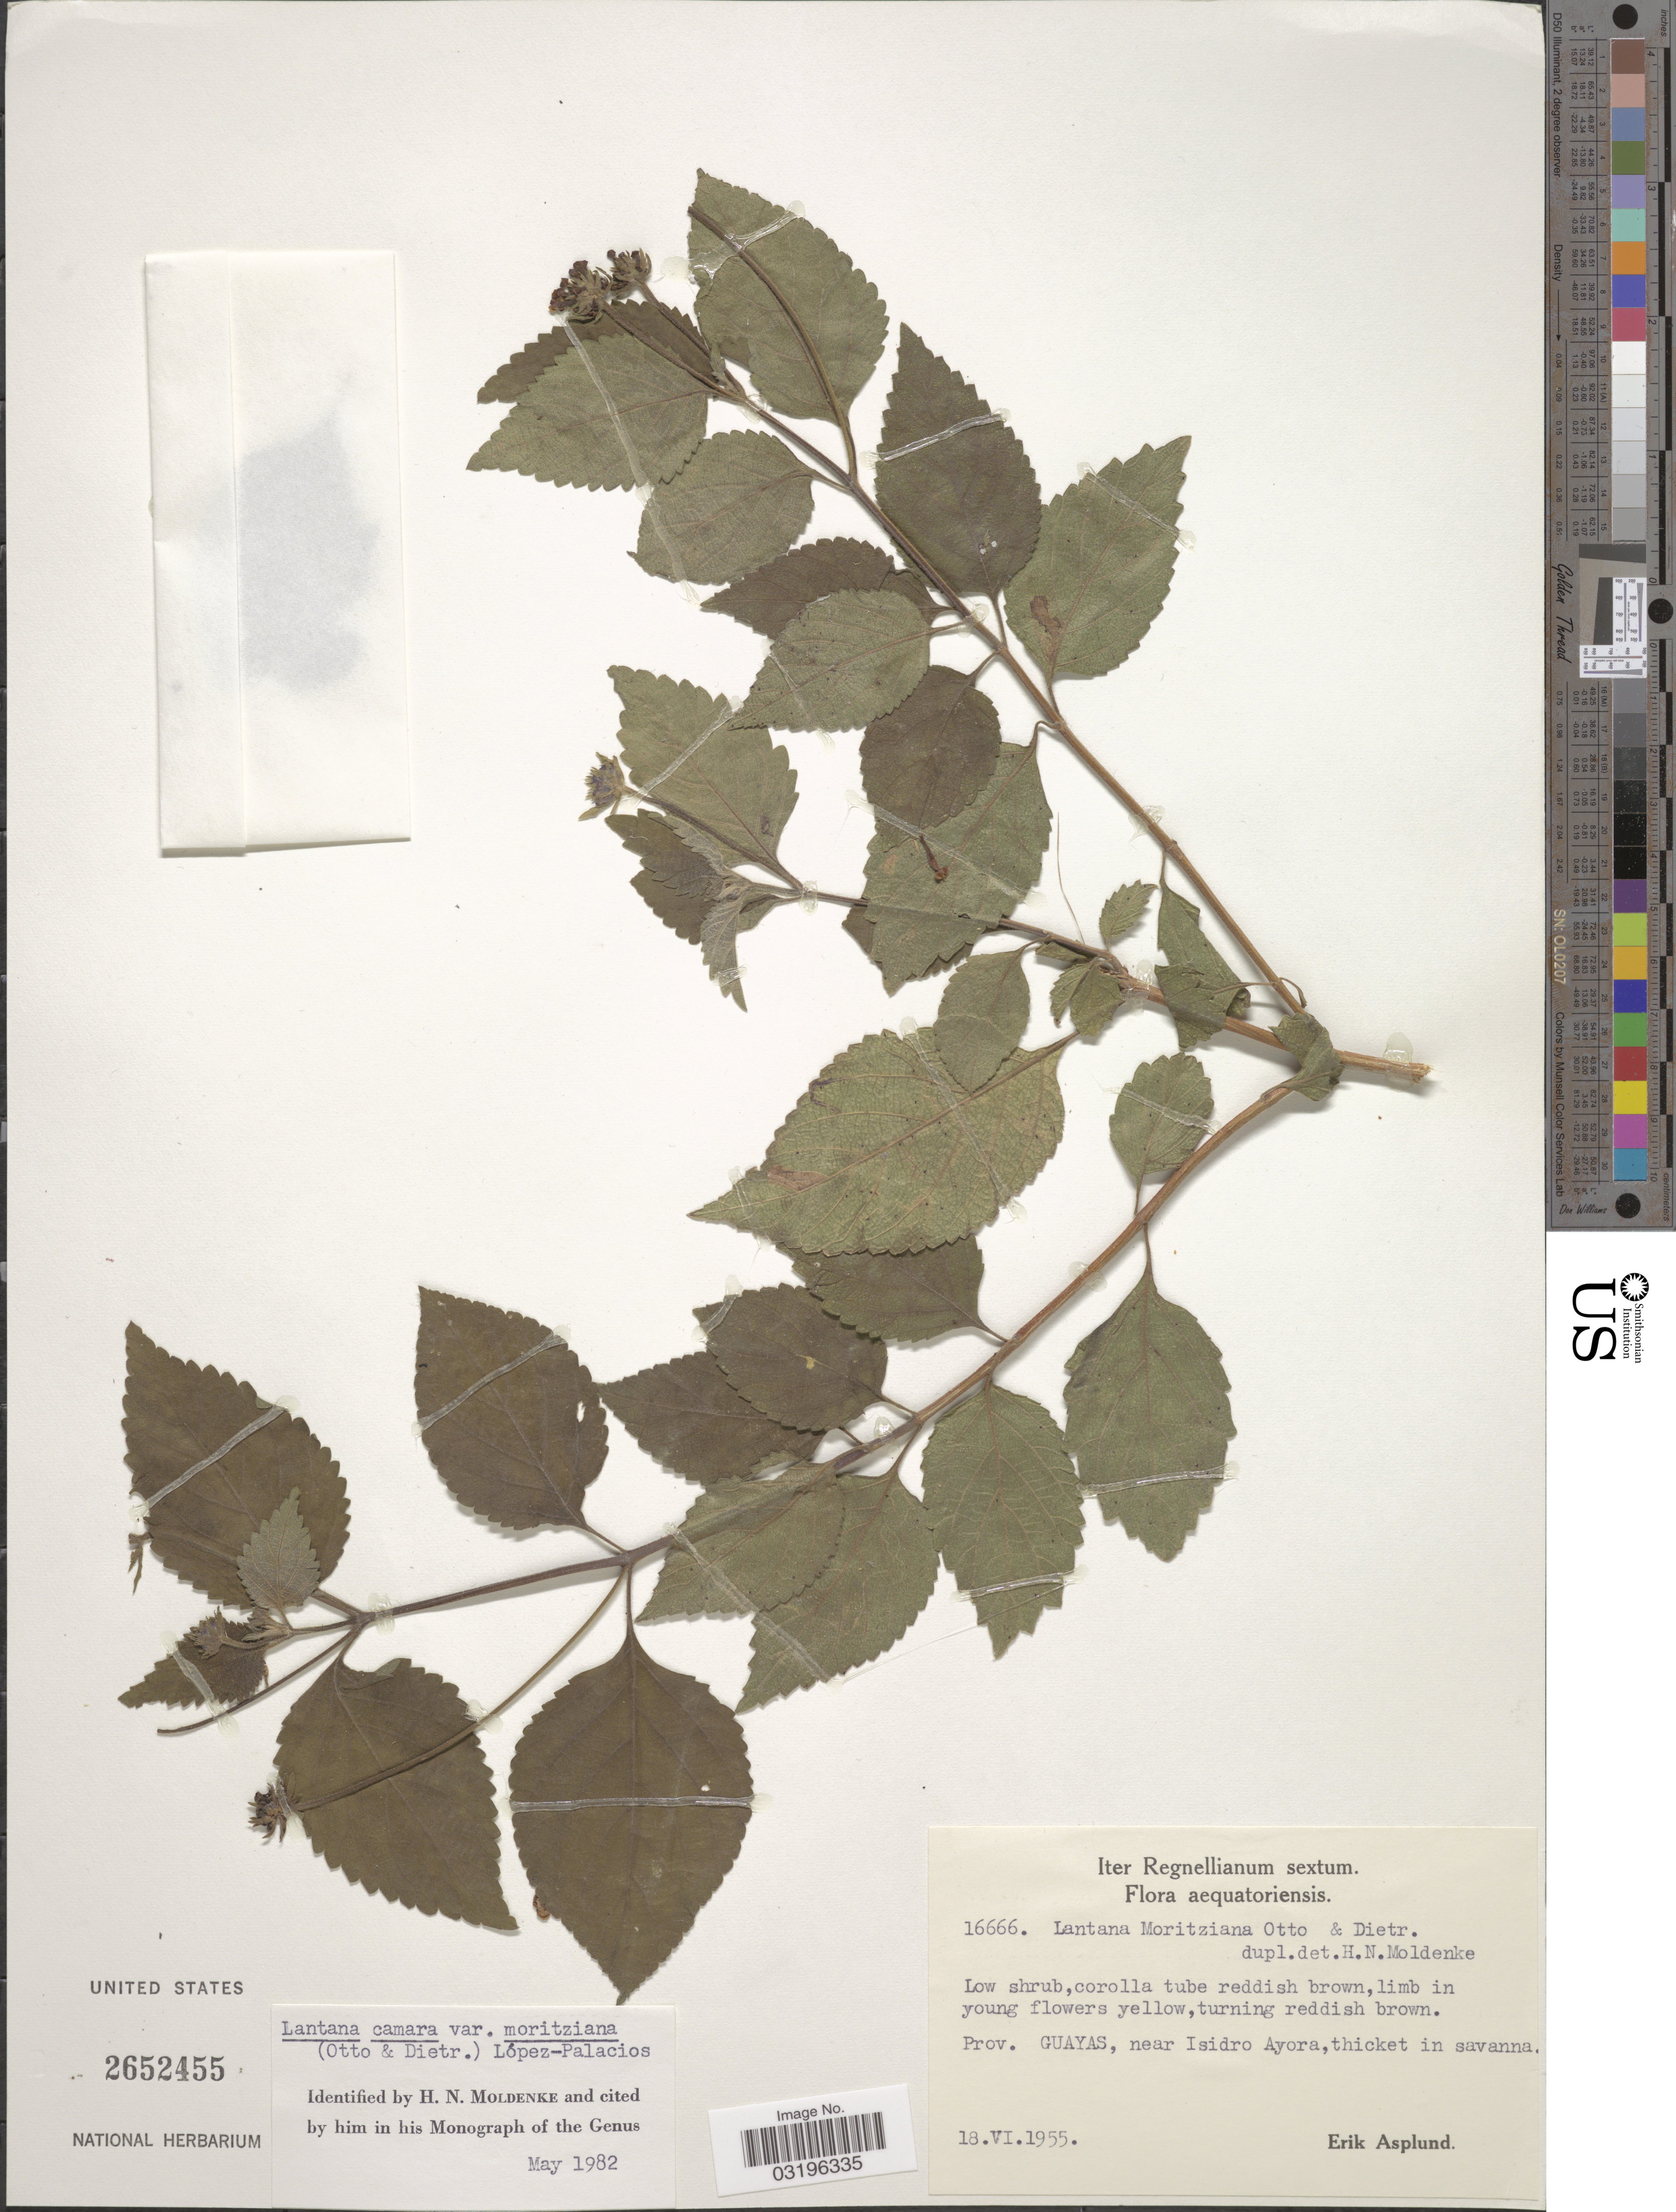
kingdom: Plantae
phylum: Tracheophyta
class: Magnoliopsida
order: Lamiales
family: Verbenaceae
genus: Lantana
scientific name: Lantana camara var. moritziana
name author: (Otto & A. Dietr.) López-Pal.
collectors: E. Asplund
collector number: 16666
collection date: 1955-06-18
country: Ecuador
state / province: Guayas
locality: Prov. Guayas, near Isidro Ayora, thicket in savanna.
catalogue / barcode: US 2652455